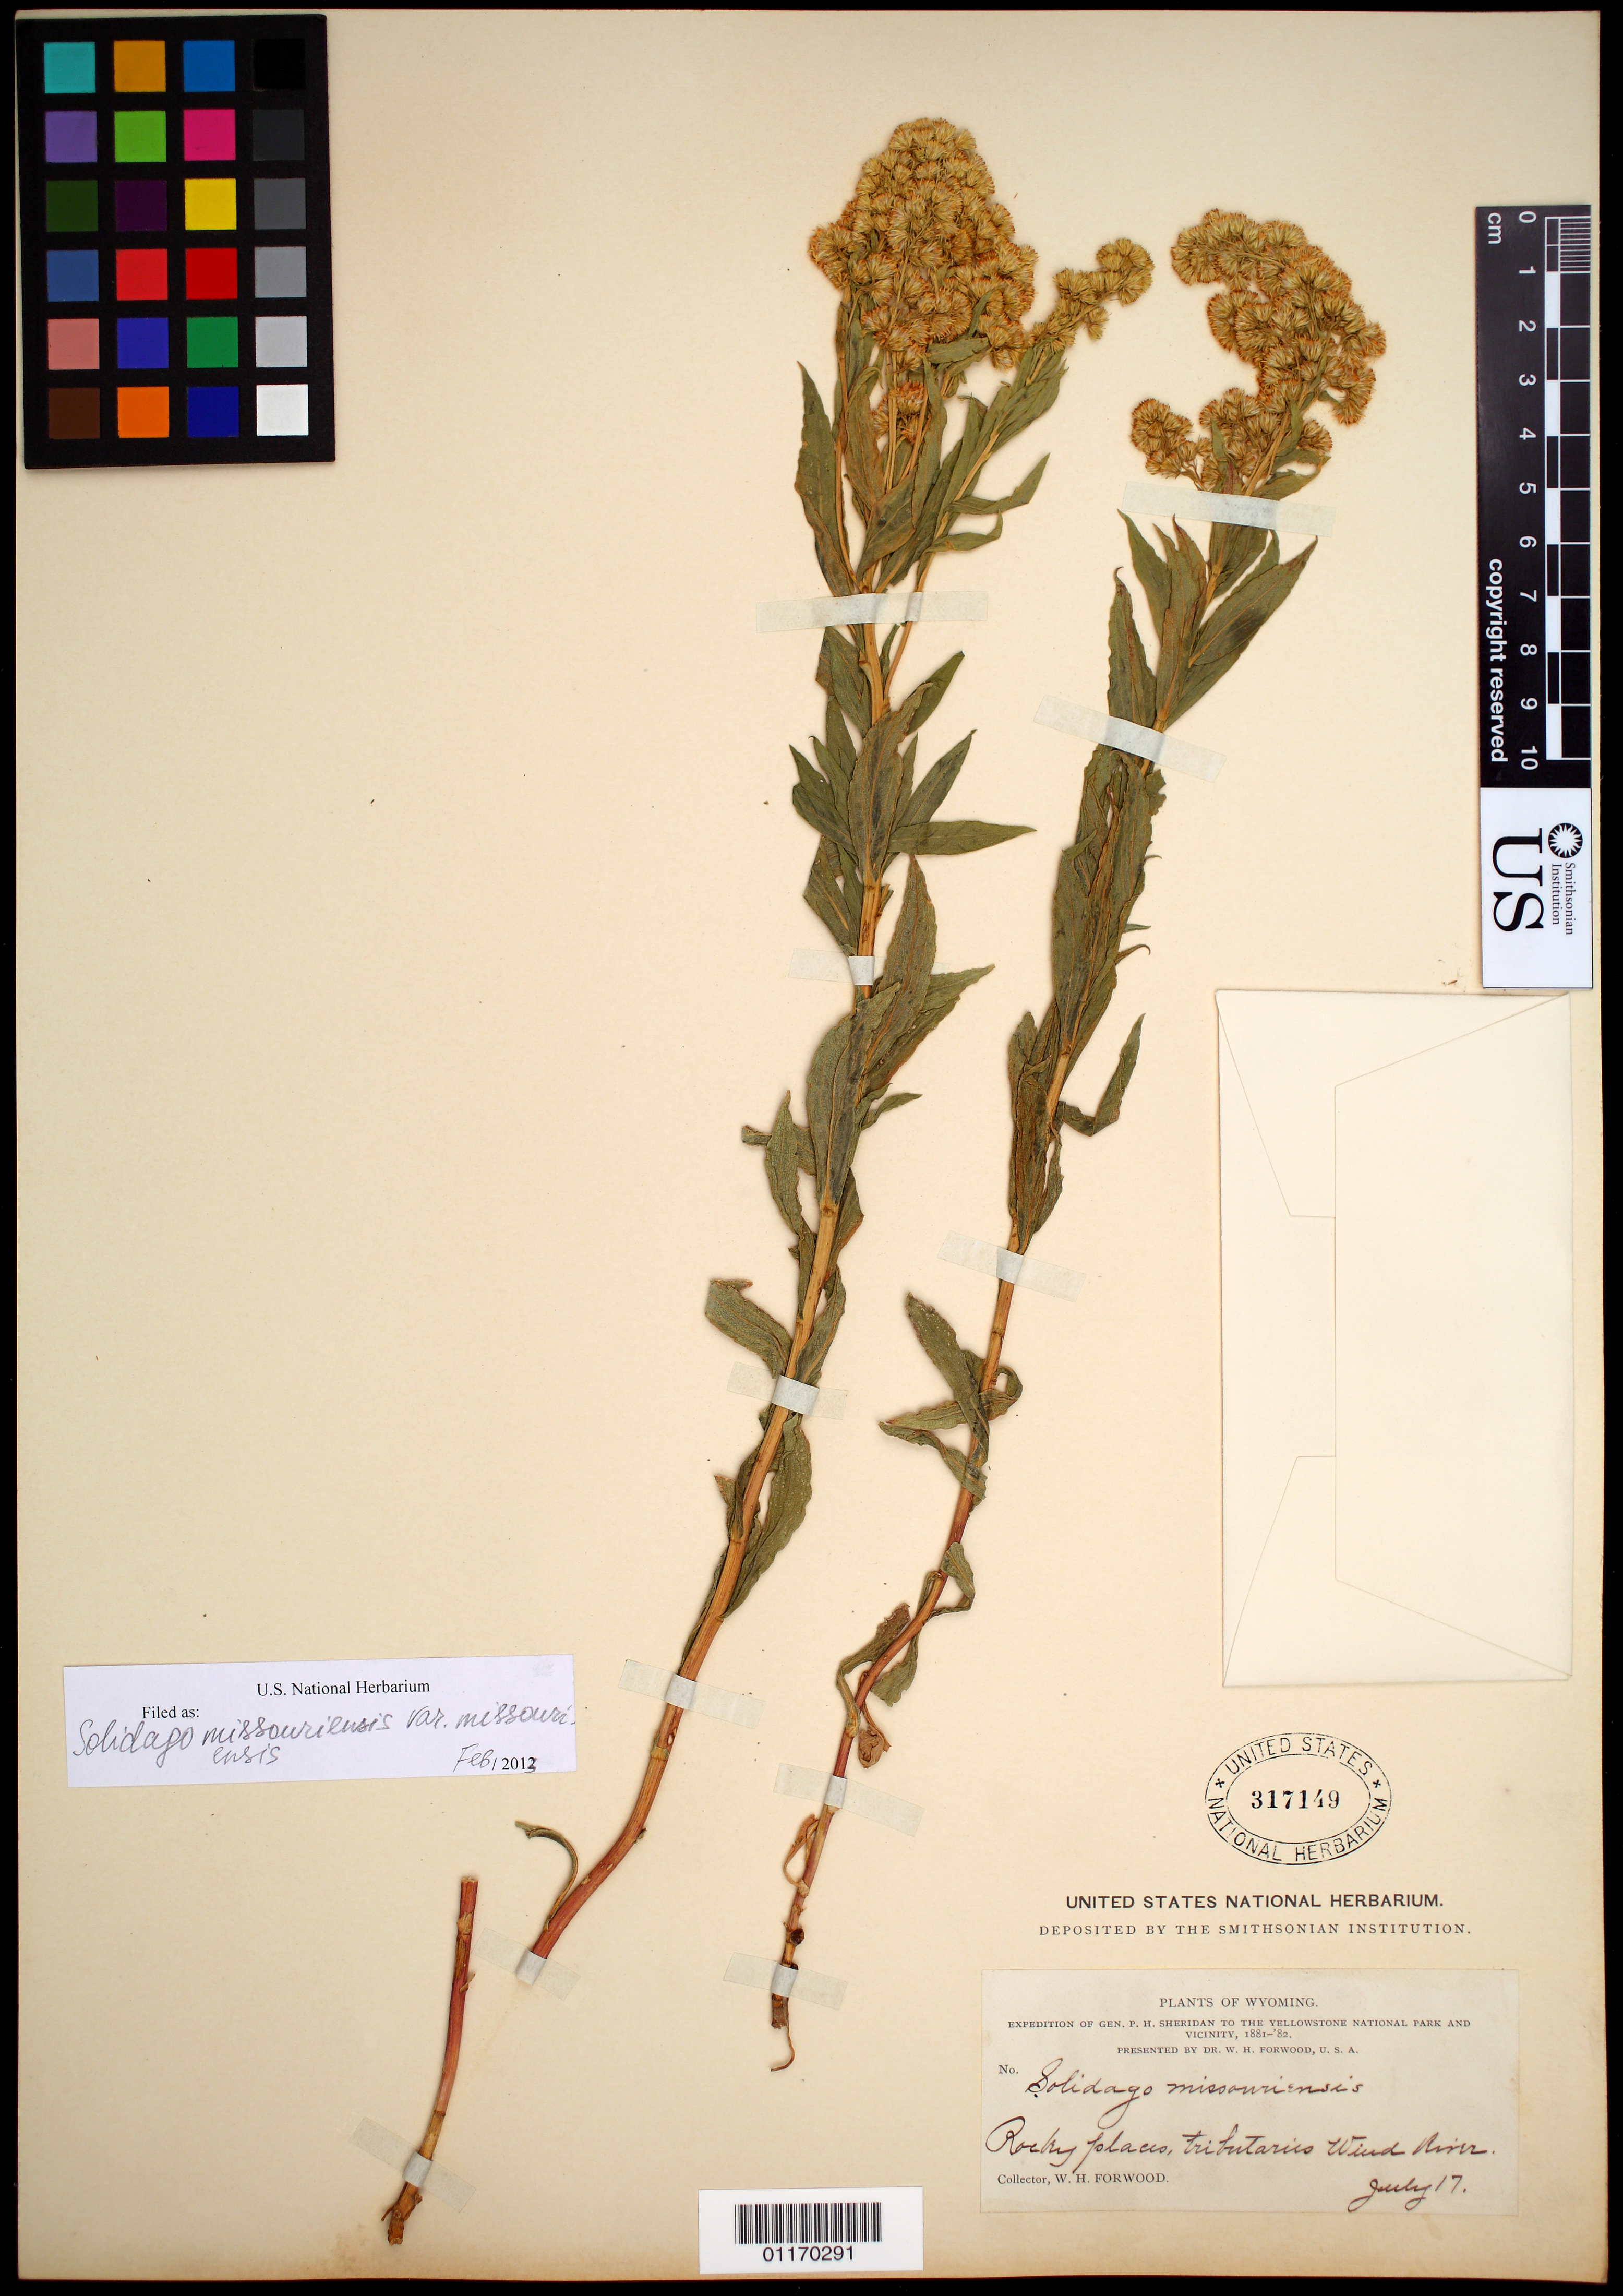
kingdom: Plantae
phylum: Tracheophyta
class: Magnoliopsida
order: Asterales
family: Asteraceae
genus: Solidago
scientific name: Solidago missouriensis var. missouriensis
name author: Nutt.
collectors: W. Forwood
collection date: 1881-07-17 or 1882-07-17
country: United States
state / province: Wyoming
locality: tributaries Wind River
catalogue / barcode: US 317149